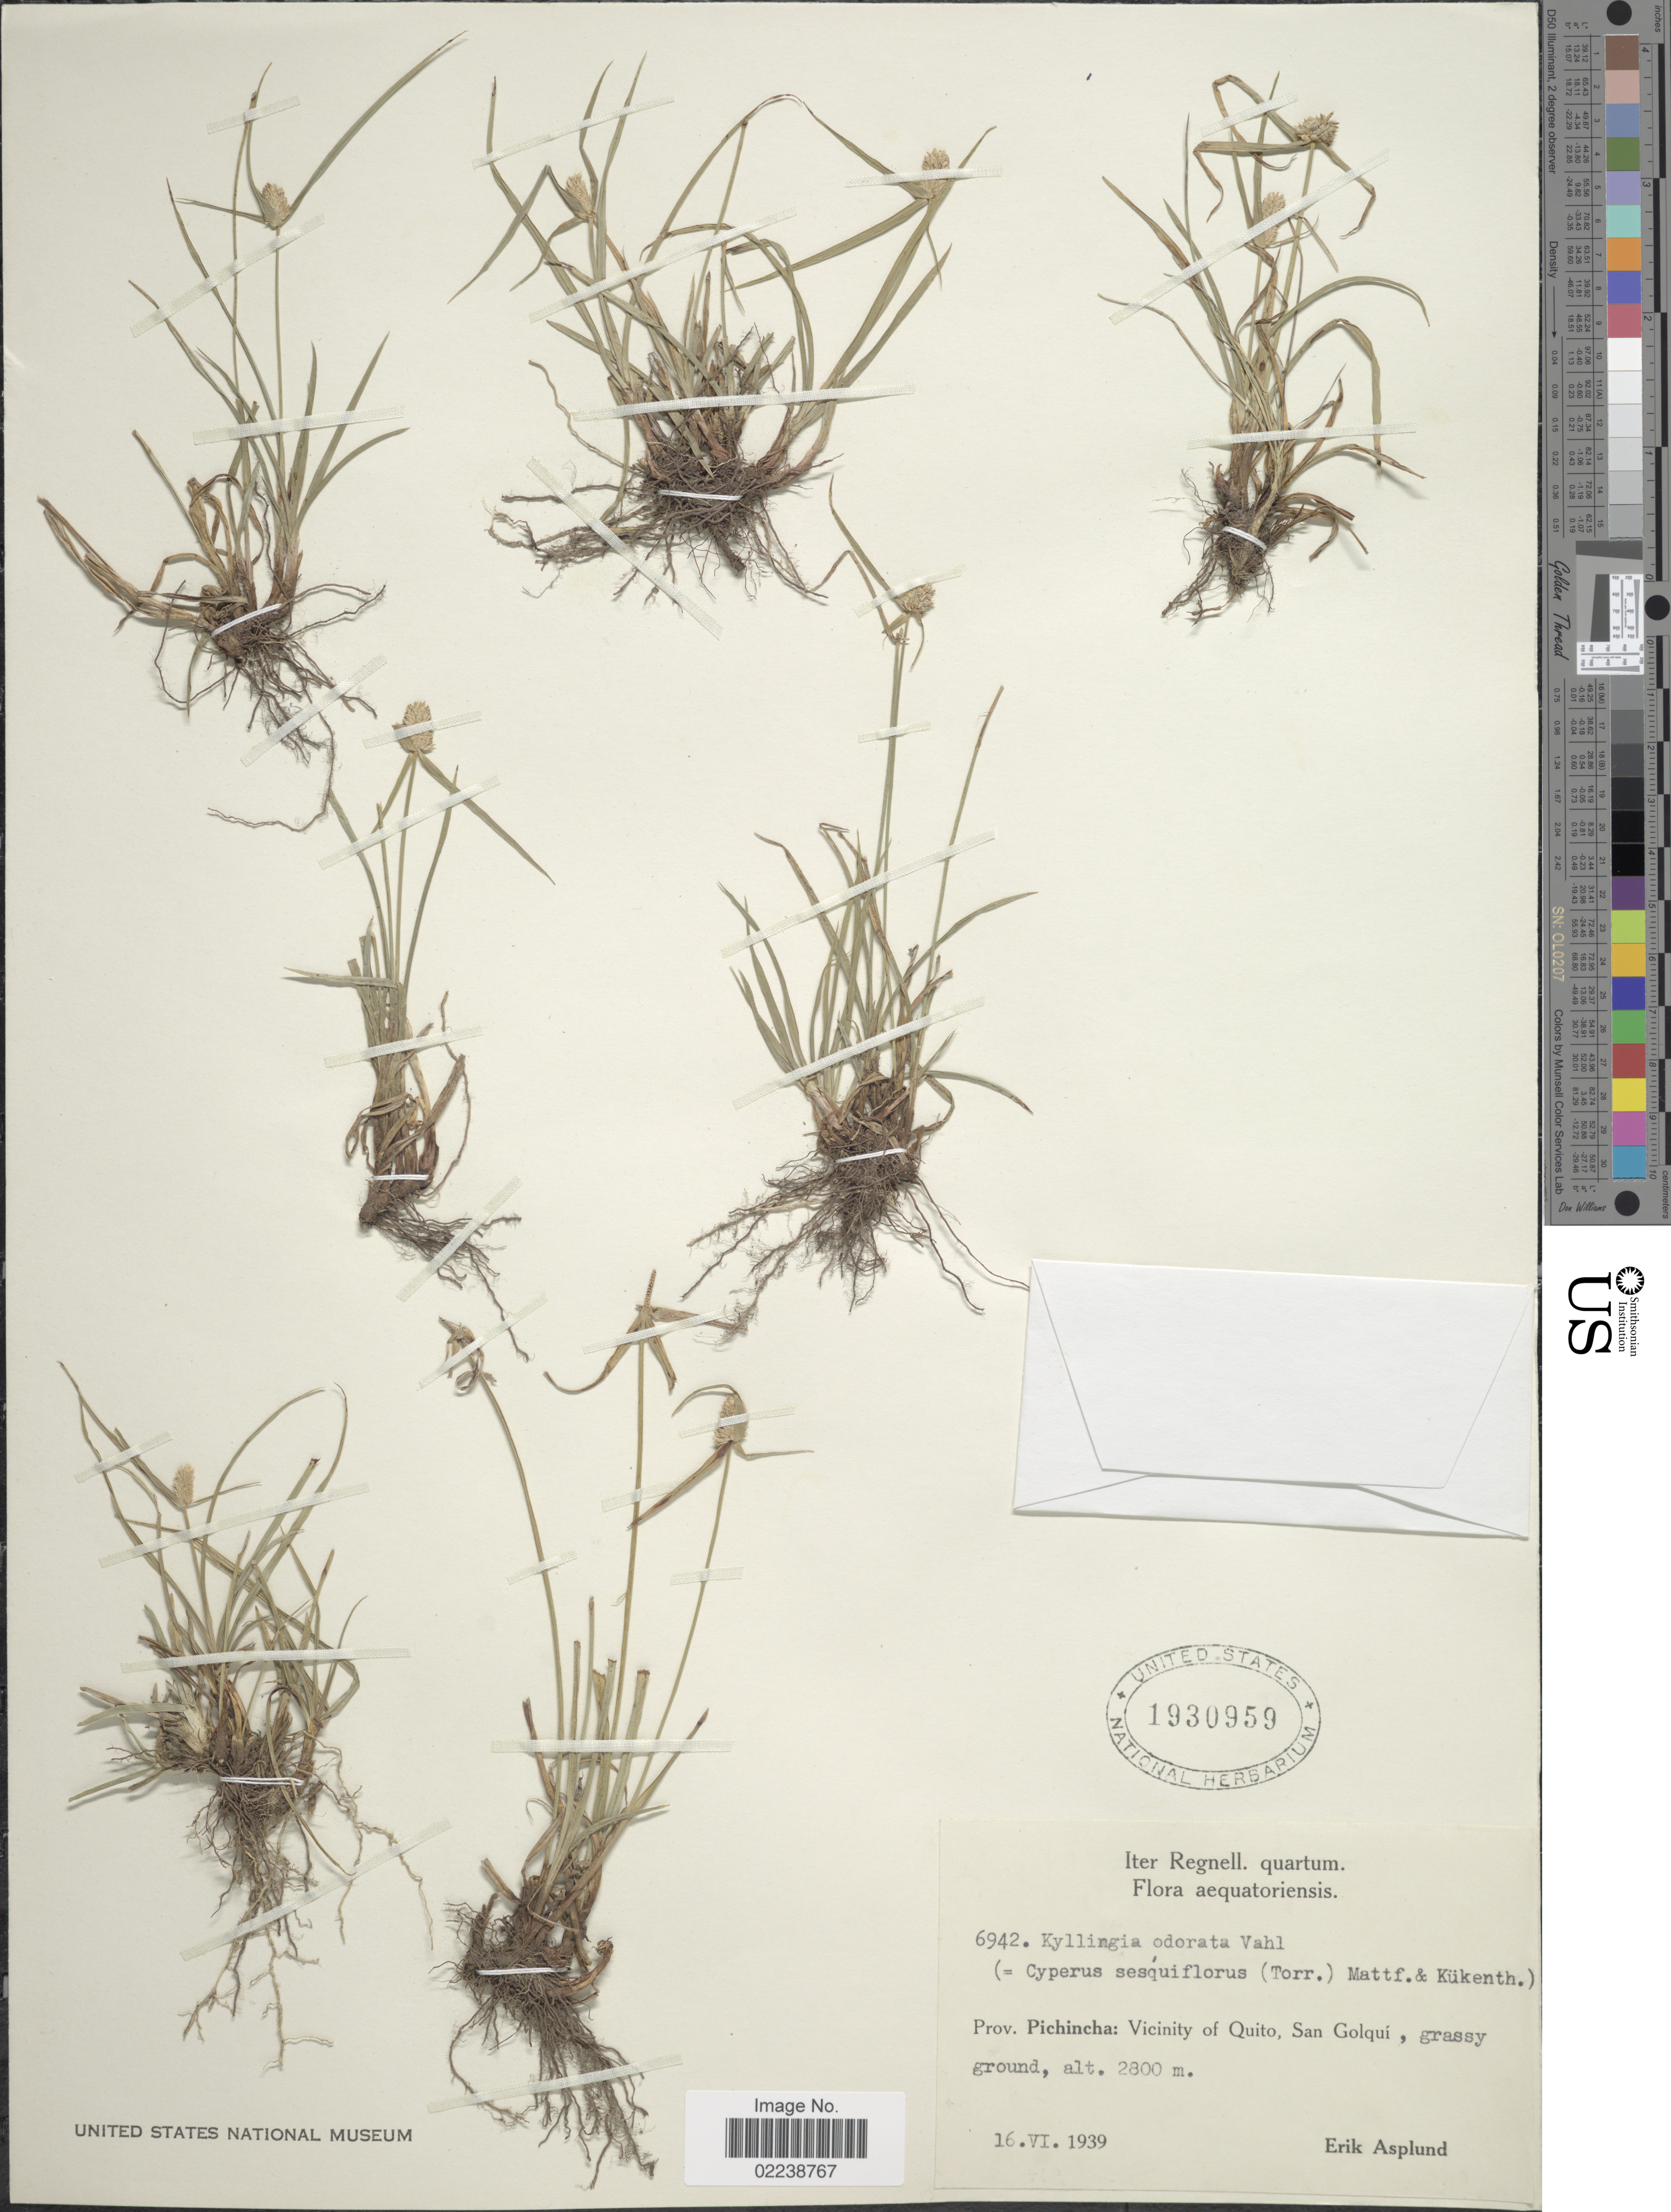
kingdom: Plantae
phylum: Tracheophyta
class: Liliopsida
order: Poales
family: Cyperaceae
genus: Cyperus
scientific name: Cyperus sesquiflorus subsp. sesquiflorus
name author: (Torr.) Mattf. & Kük.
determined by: Strong, M. T., (US), Smithsonian Institution - National Museum of Natural History (UNITED STATES)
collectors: E. Asplund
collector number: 6942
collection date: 1939-06-16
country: Ecuador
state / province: Pichincha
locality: Vicinity of Quito, San Golqui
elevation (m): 2800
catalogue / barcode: US 1930959